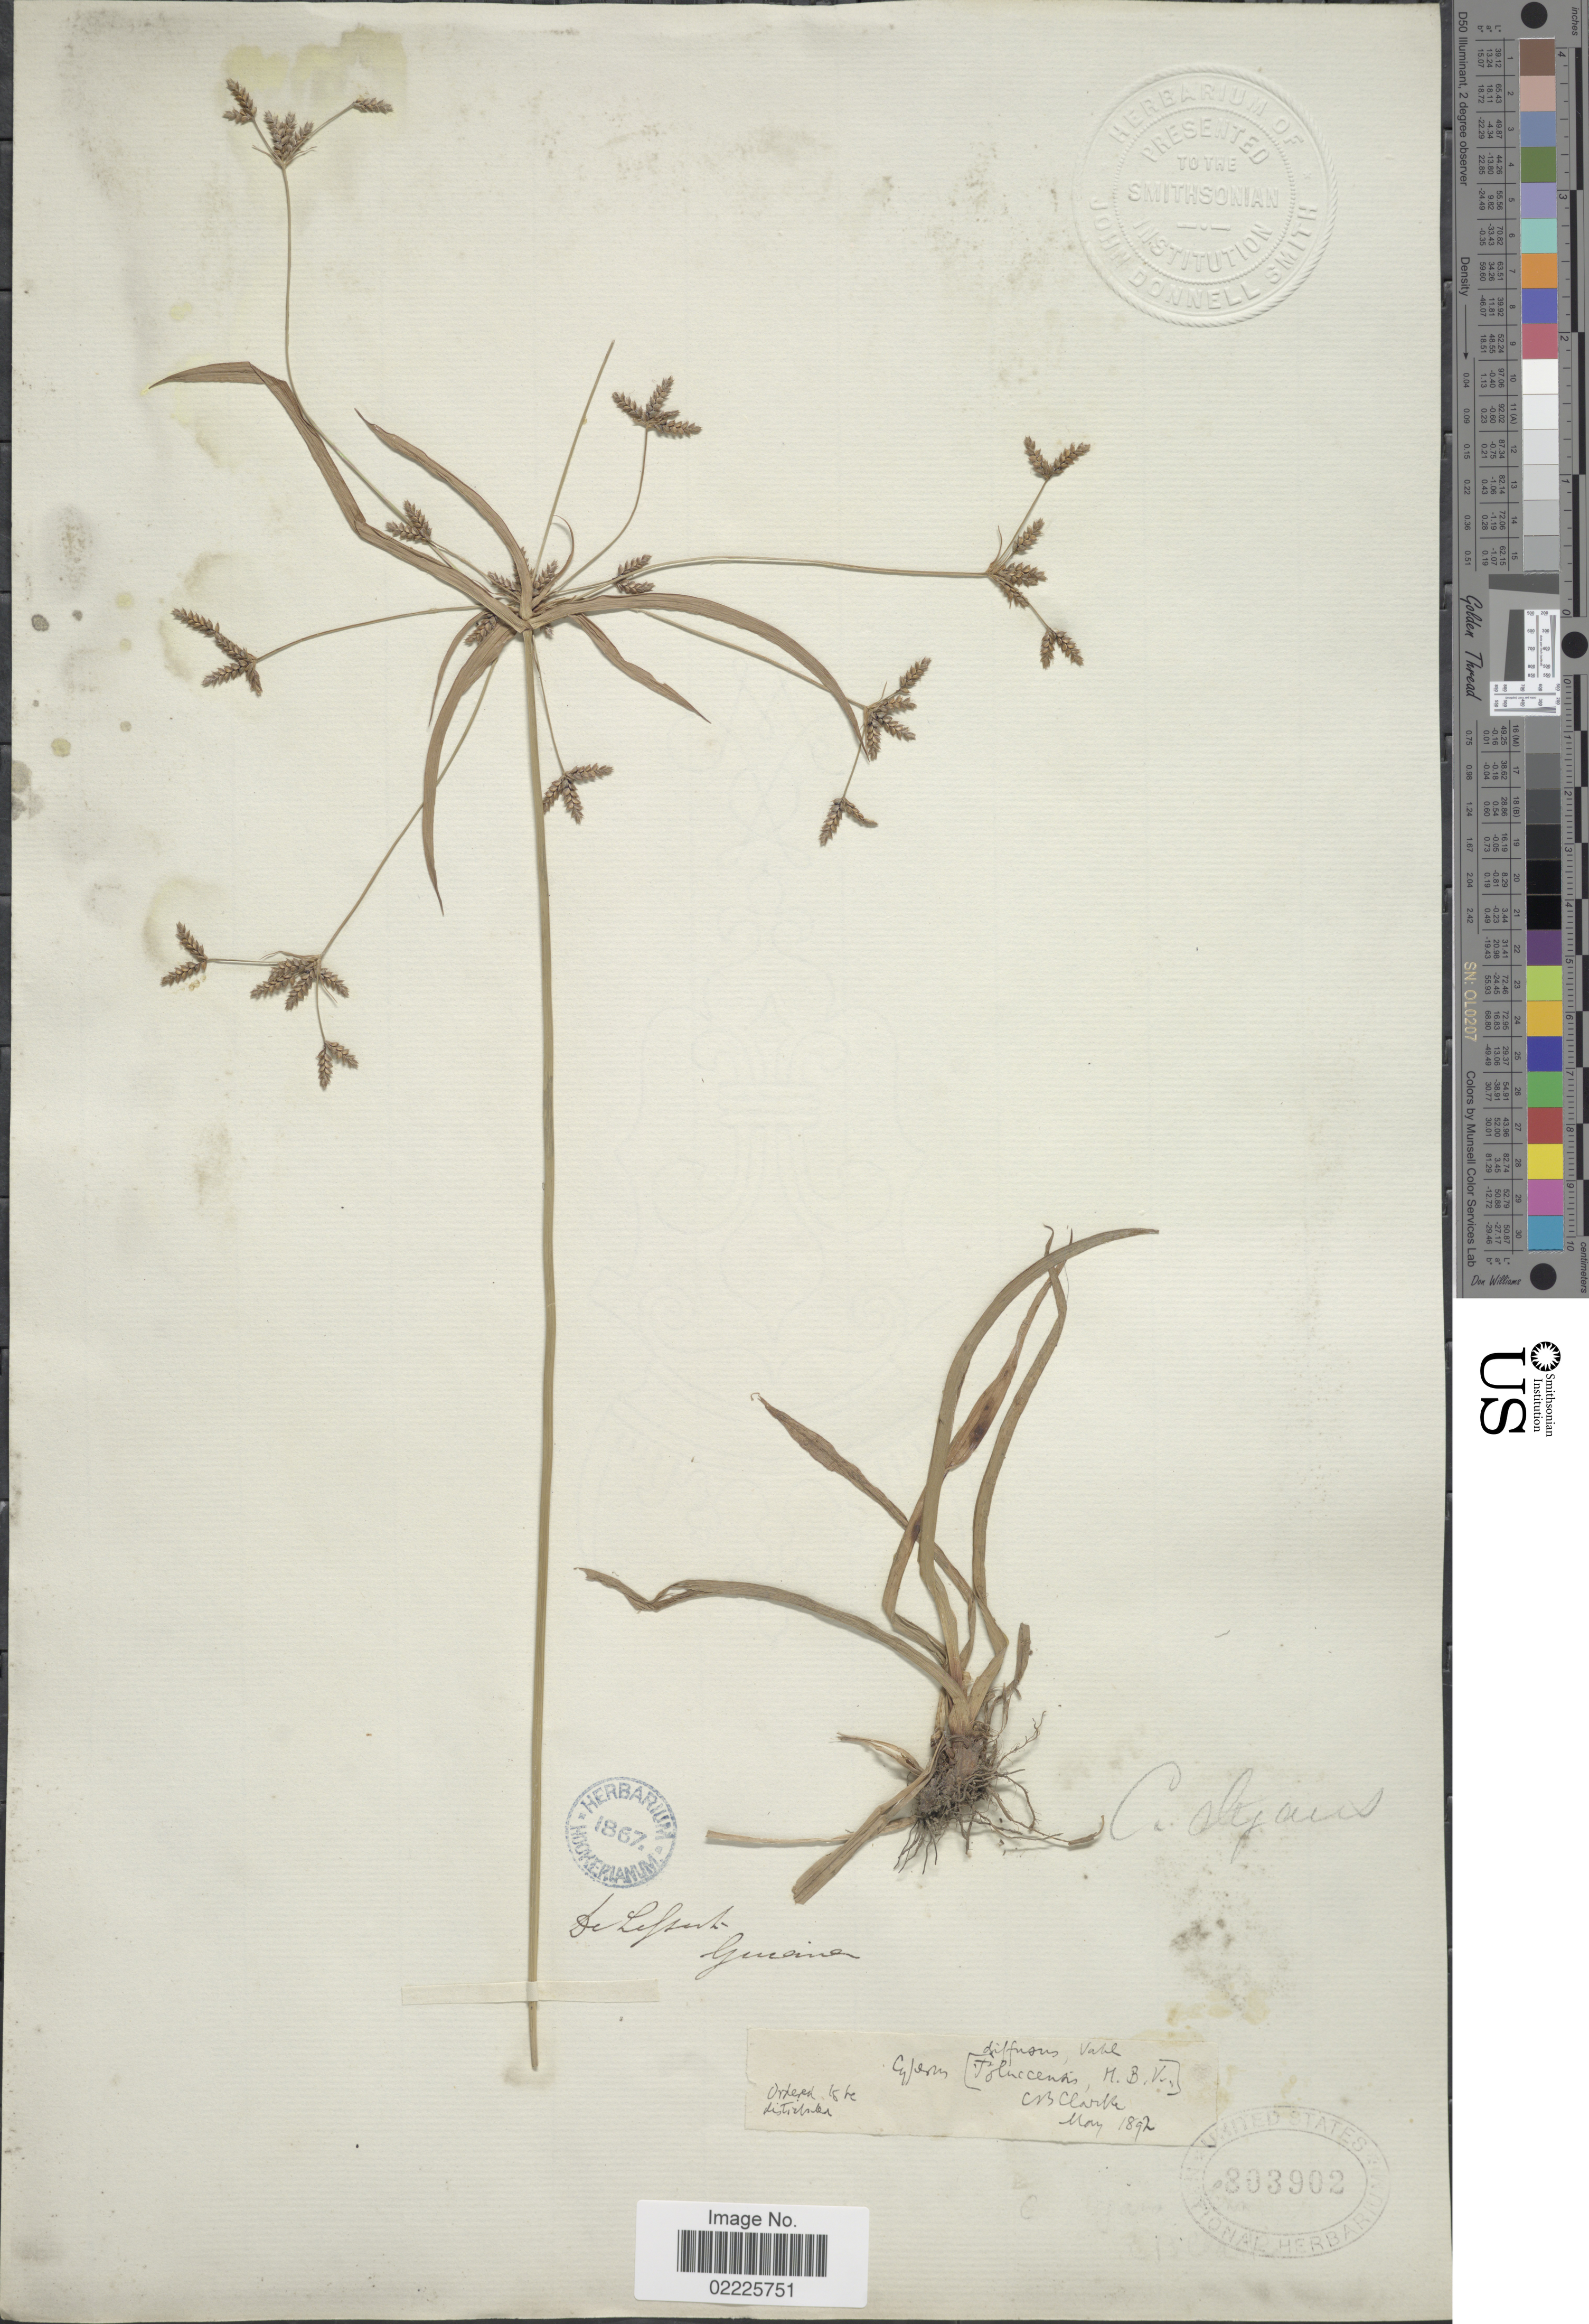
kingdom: Plantae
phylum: Tracheophyta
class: Liliopsida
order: Poales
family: Cyperaceae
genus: Cyperus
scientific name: Cyperus laxus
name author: Lam.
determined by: Strong, Mark T., (BOT), Smithsonian Institution - National Museum of Natural History (UNITED STATES)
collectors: -. Delessert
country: Guyana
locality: Guiana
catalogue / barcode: US 803902